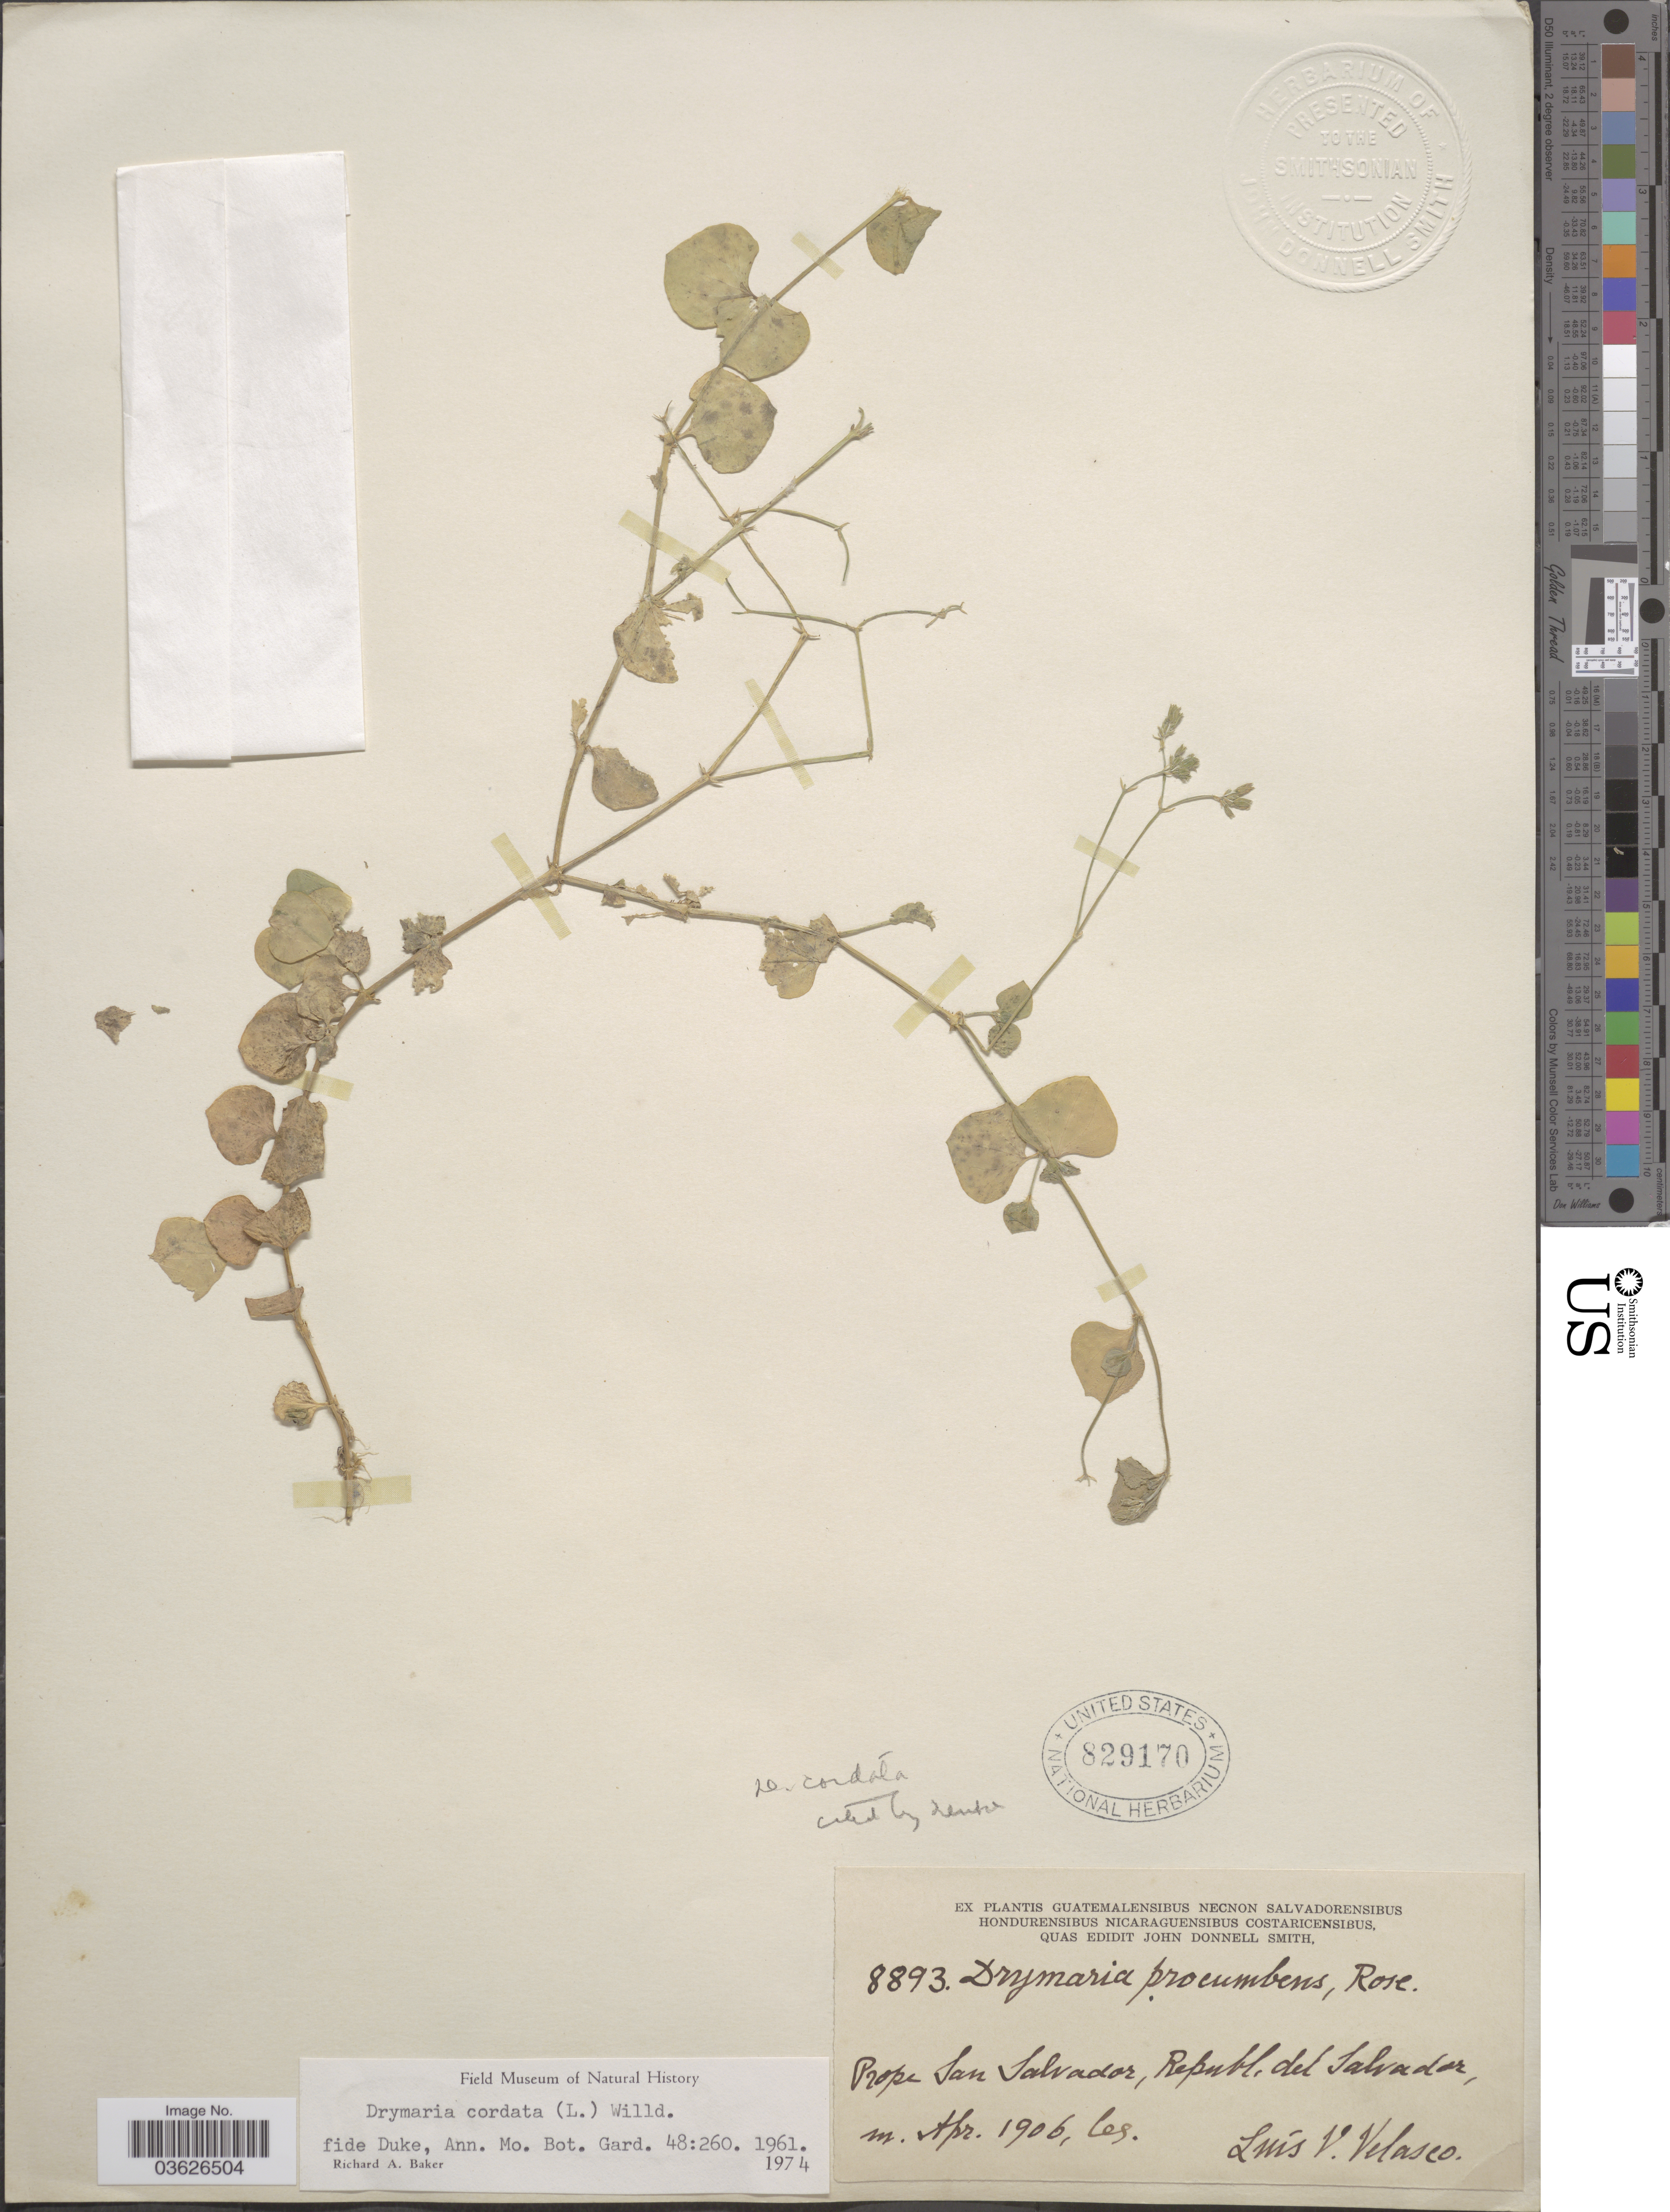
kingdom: Plantae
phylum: Tracheophyta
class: Magnoliopsida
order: Caryophyllales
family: Caryophyllaceae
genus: Drymaria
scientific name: Drymaria cordata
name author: (L.) Willd. ex Schult.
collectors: L. Velasco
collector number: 8893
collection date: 1906-04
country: El Salvador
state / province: San Salvador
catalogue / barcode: US 829170